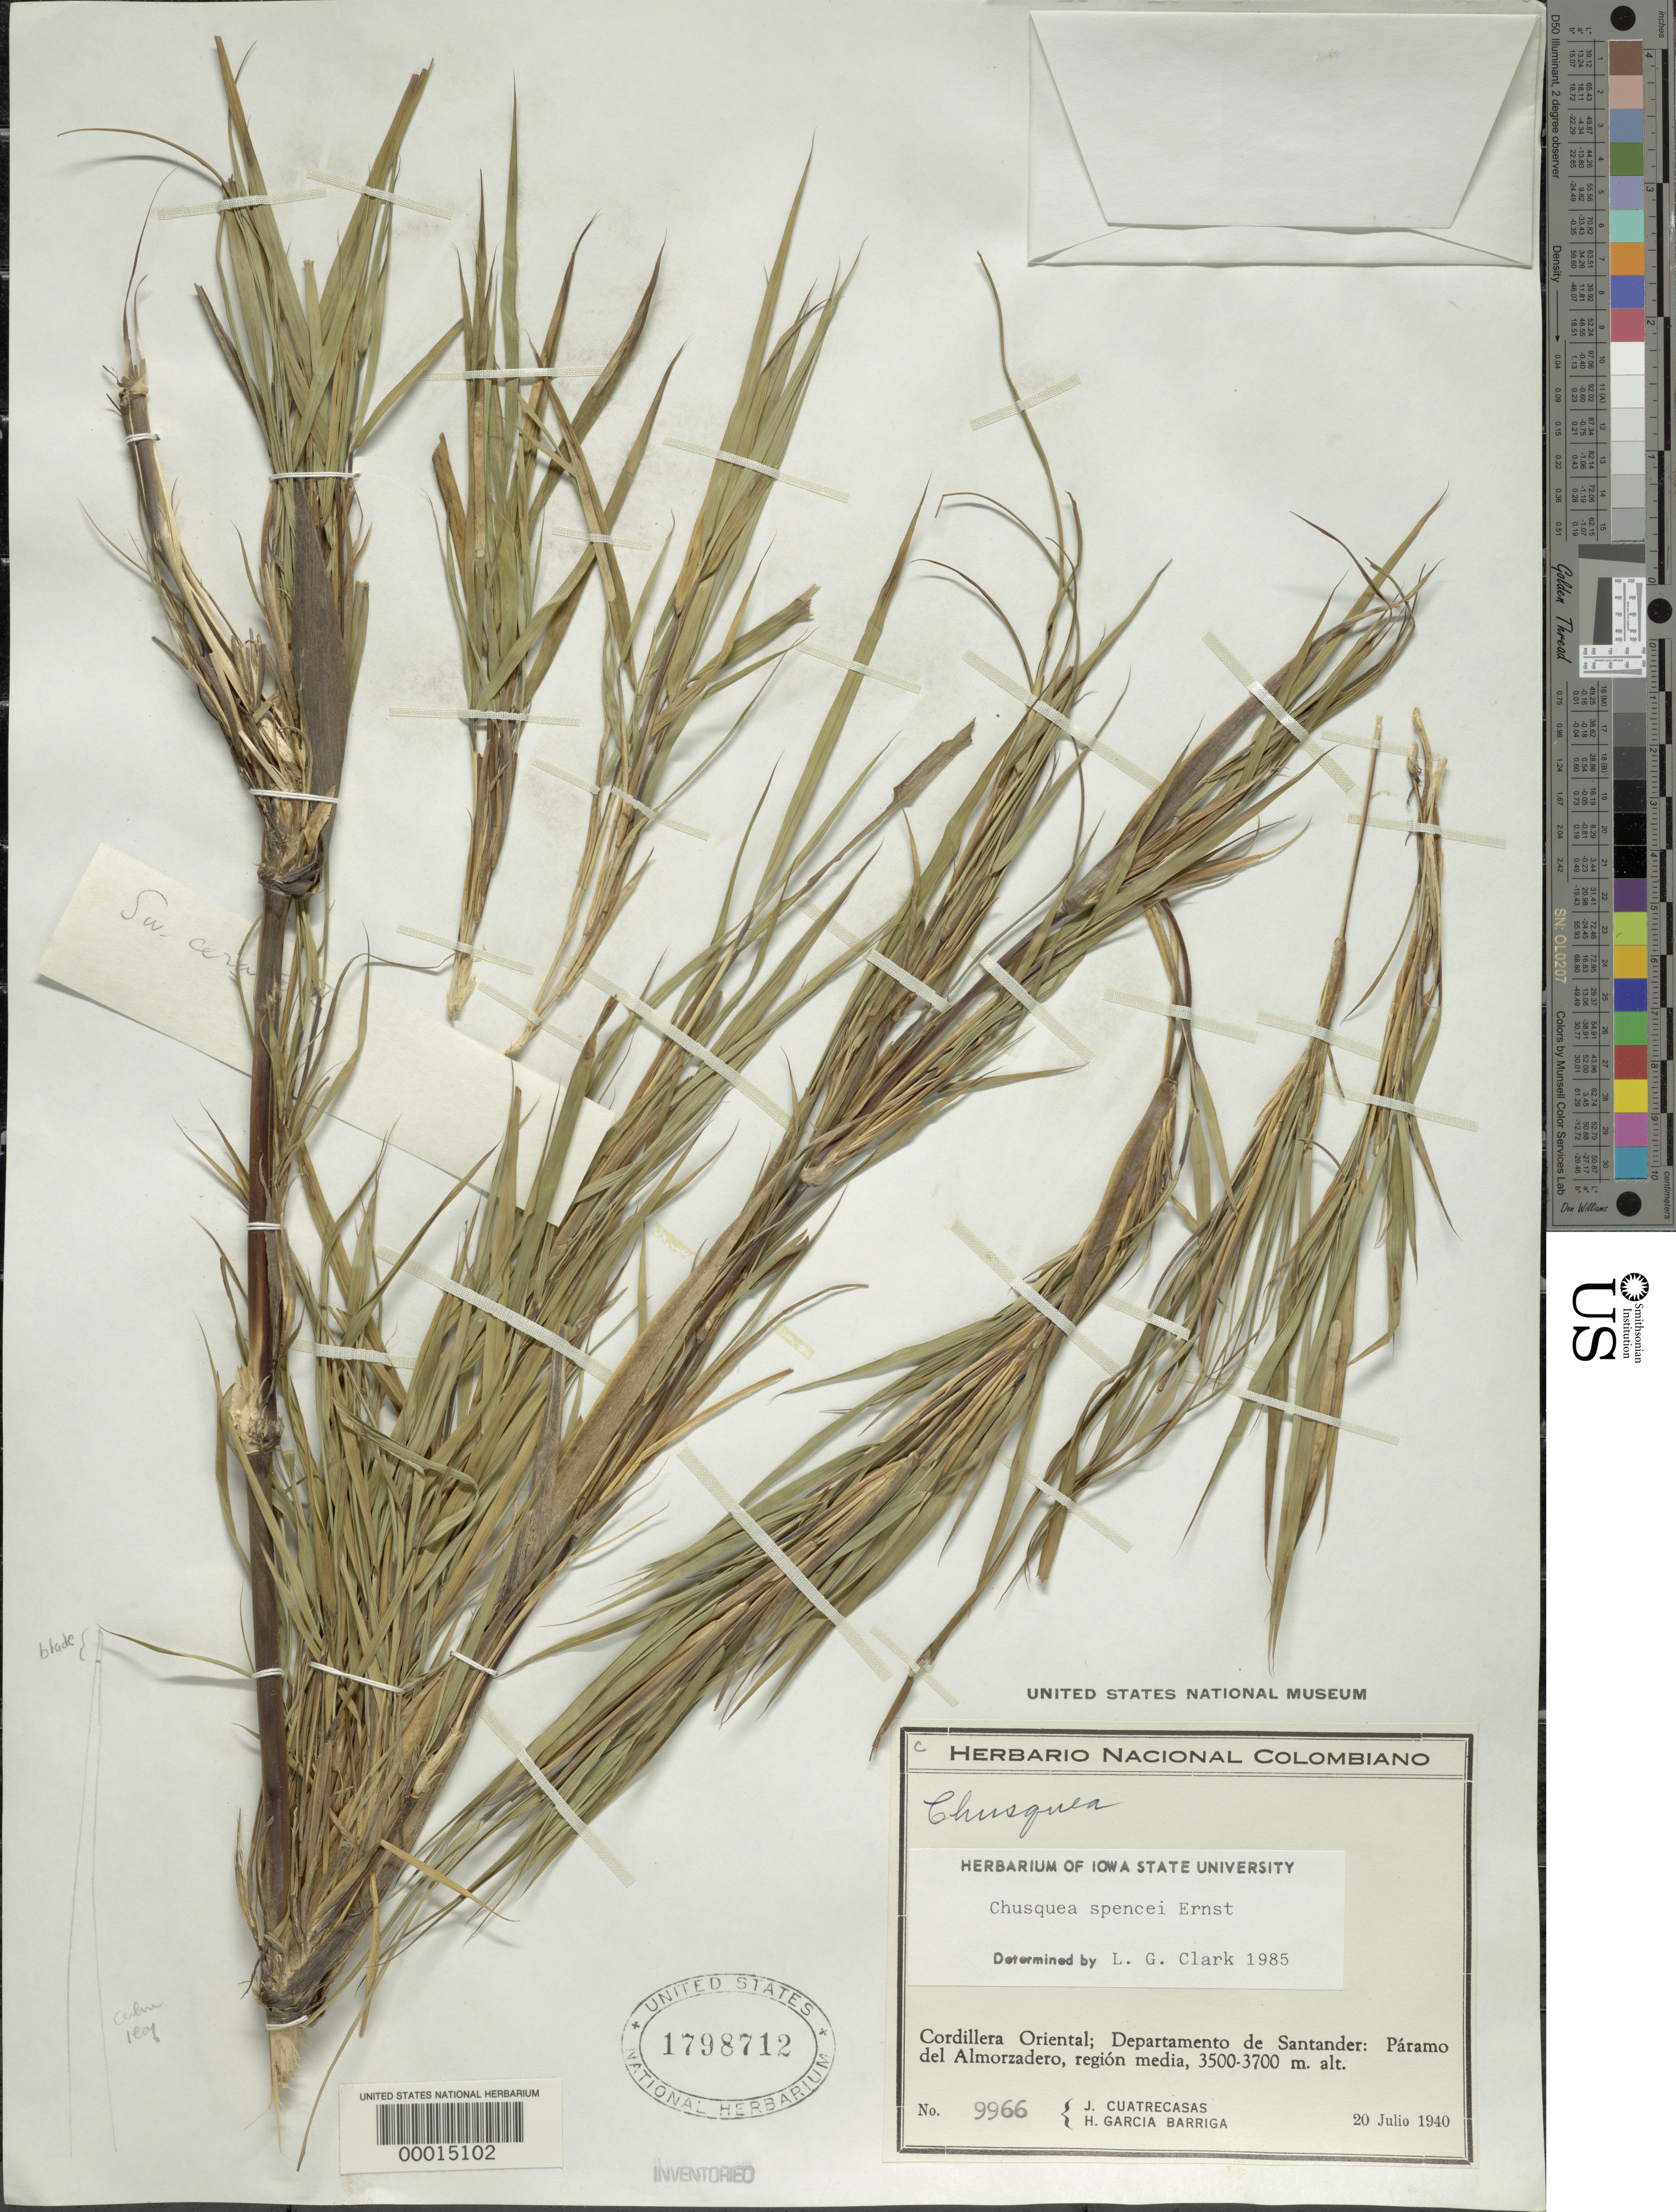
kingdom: Plantae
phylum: Tracheophyta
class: Liliopsida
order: Poales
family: Poaceae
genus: Chusquea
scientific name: Chusquea spencei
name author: Ernst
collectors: J. Cuatrecasas & H. García Barriga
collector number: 9966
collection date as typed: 20 Jul 1940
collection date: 1940-07-20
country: Colombia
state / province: Santander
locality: Paramo del Almorzadero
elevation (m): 3500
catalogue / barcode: US 1798712